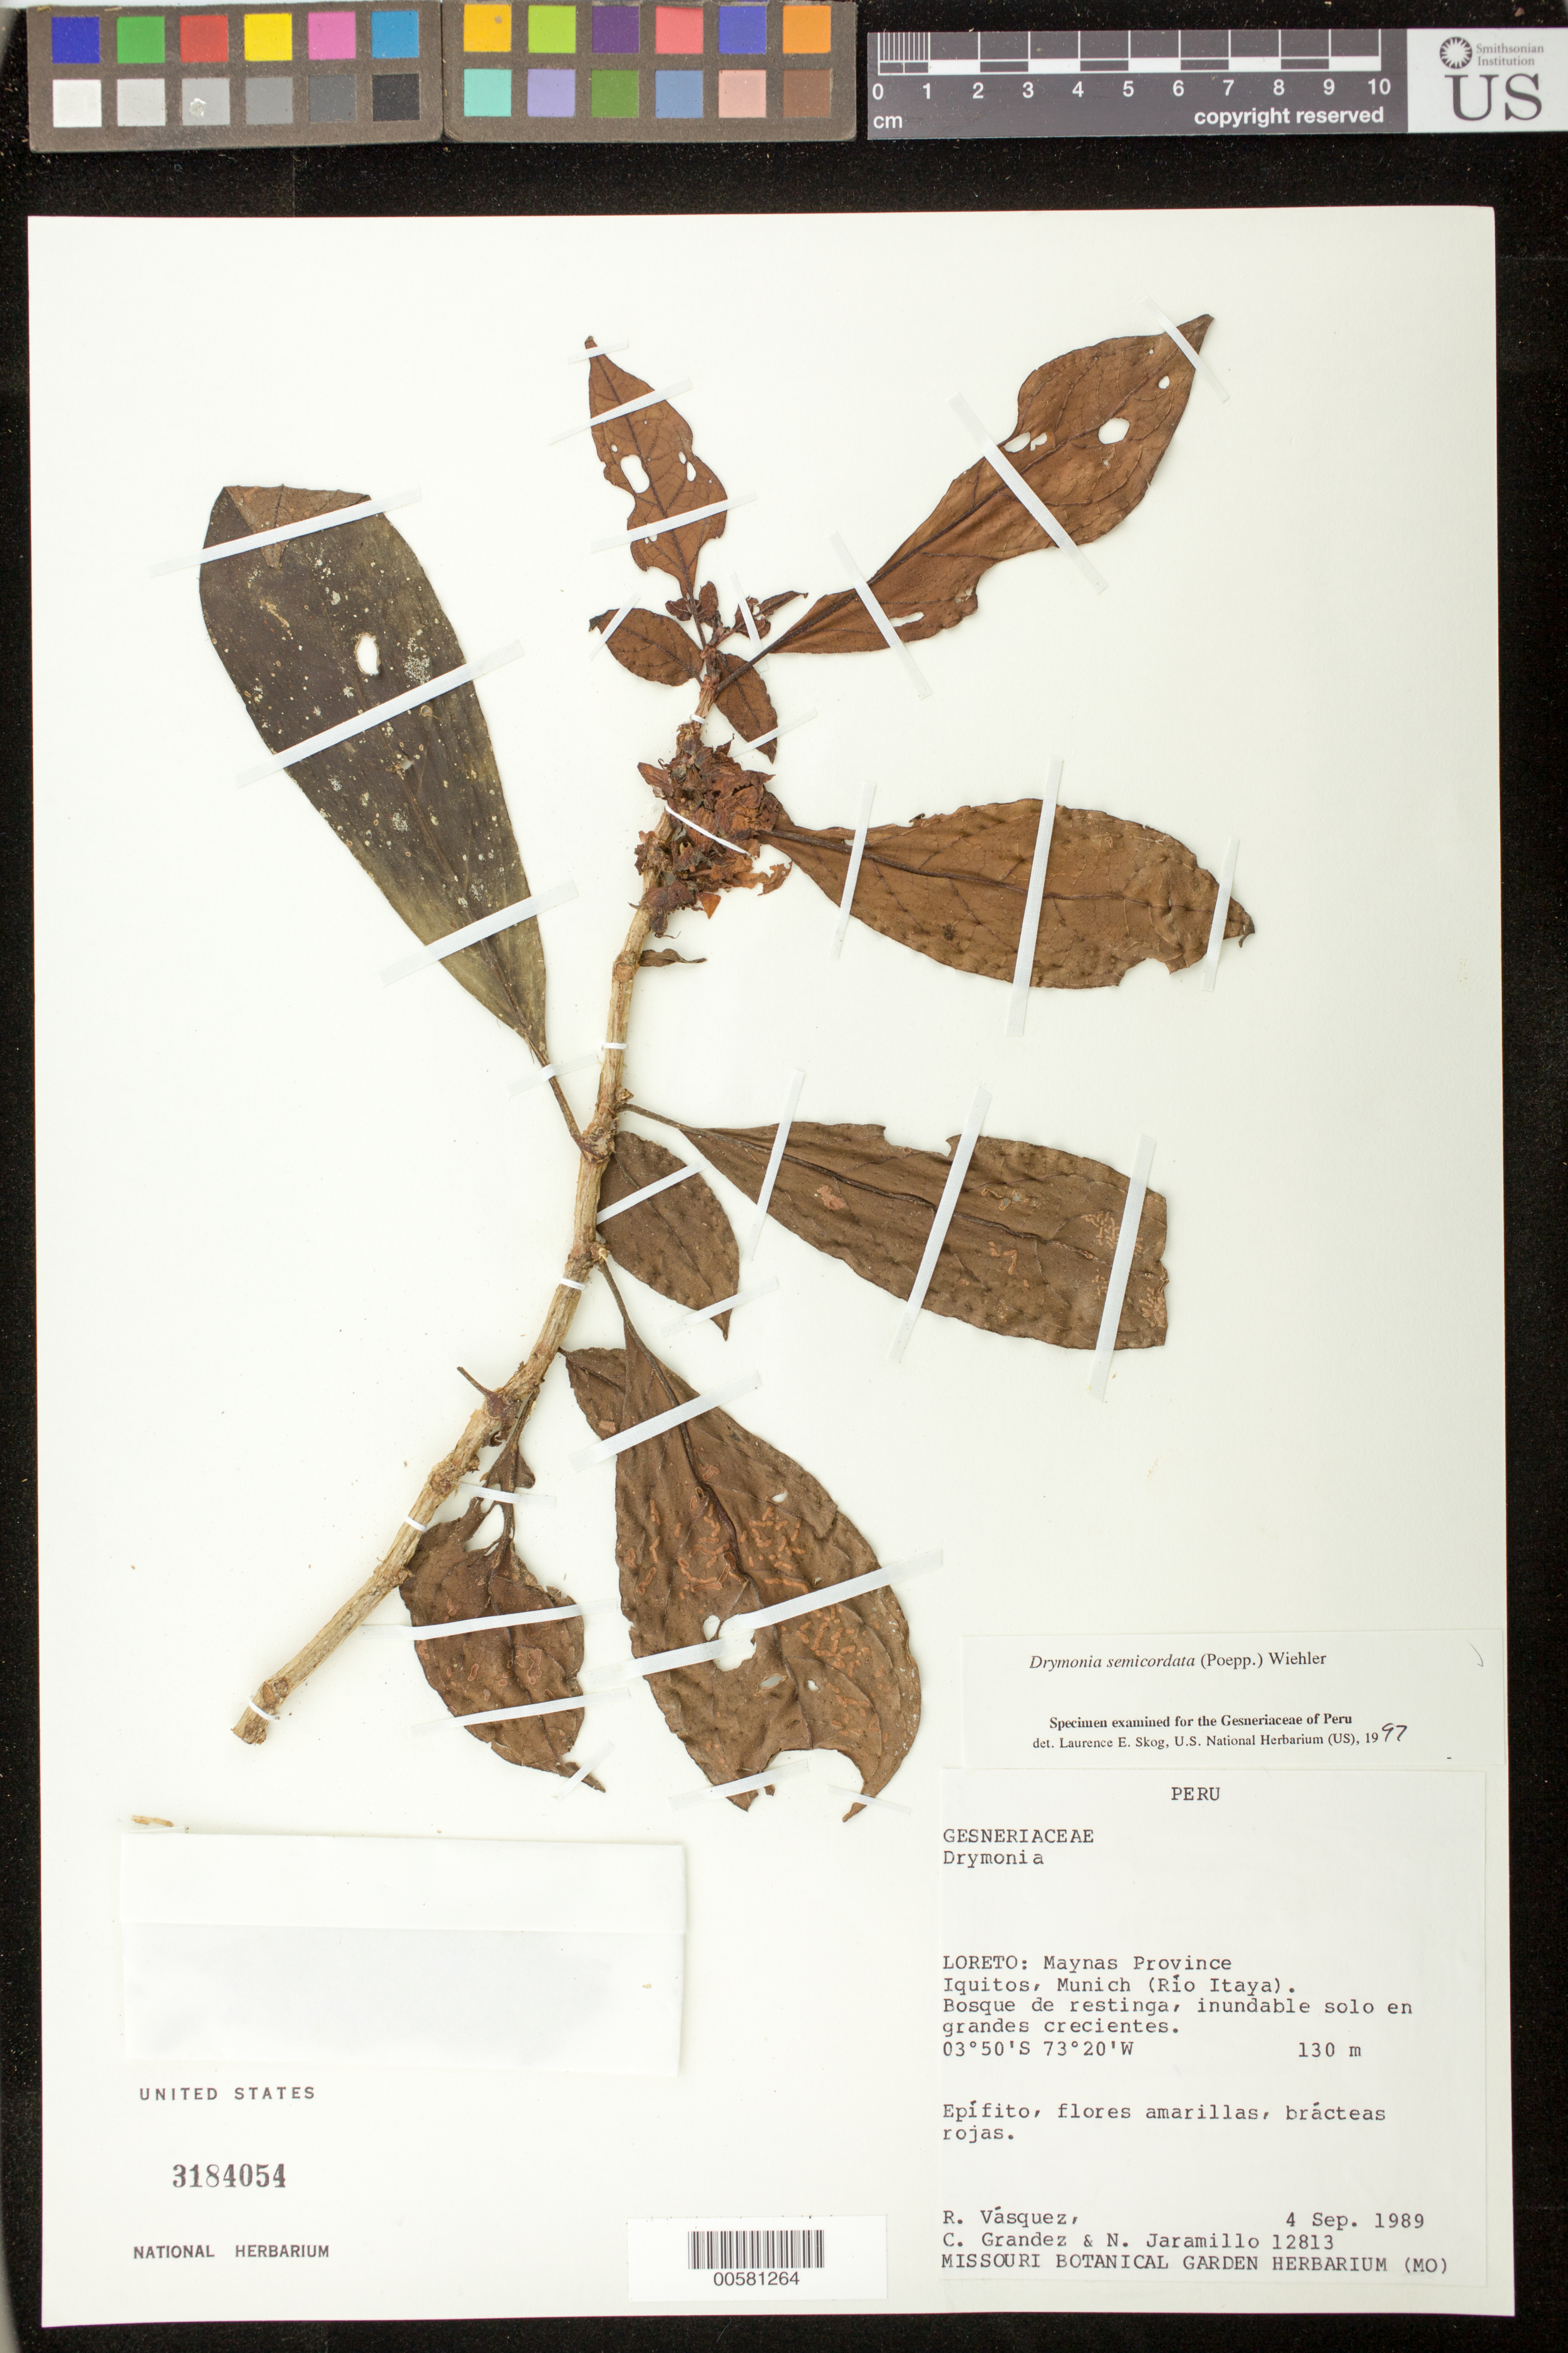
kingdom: Plantae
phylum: Tracheophyta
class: Magnoliopsida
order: Lamiales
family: Gesneriaceae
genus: Drymonia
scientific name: Drymonia semicordata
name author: (Poepp.) Wiehler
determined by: Skog, Laurence E.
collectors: R. Vásquez, C. Grández & N. Jaramillo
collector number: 12813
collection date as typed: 04 Sep 1989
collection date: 1989-09-04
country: Peru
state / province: Loreto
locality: Prov. Maynas; Iquitos, Munich (Río Itaya)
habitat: Bosque de restinga, inundable solo en grandes crecientes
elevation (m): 130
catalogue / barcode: US 3184054